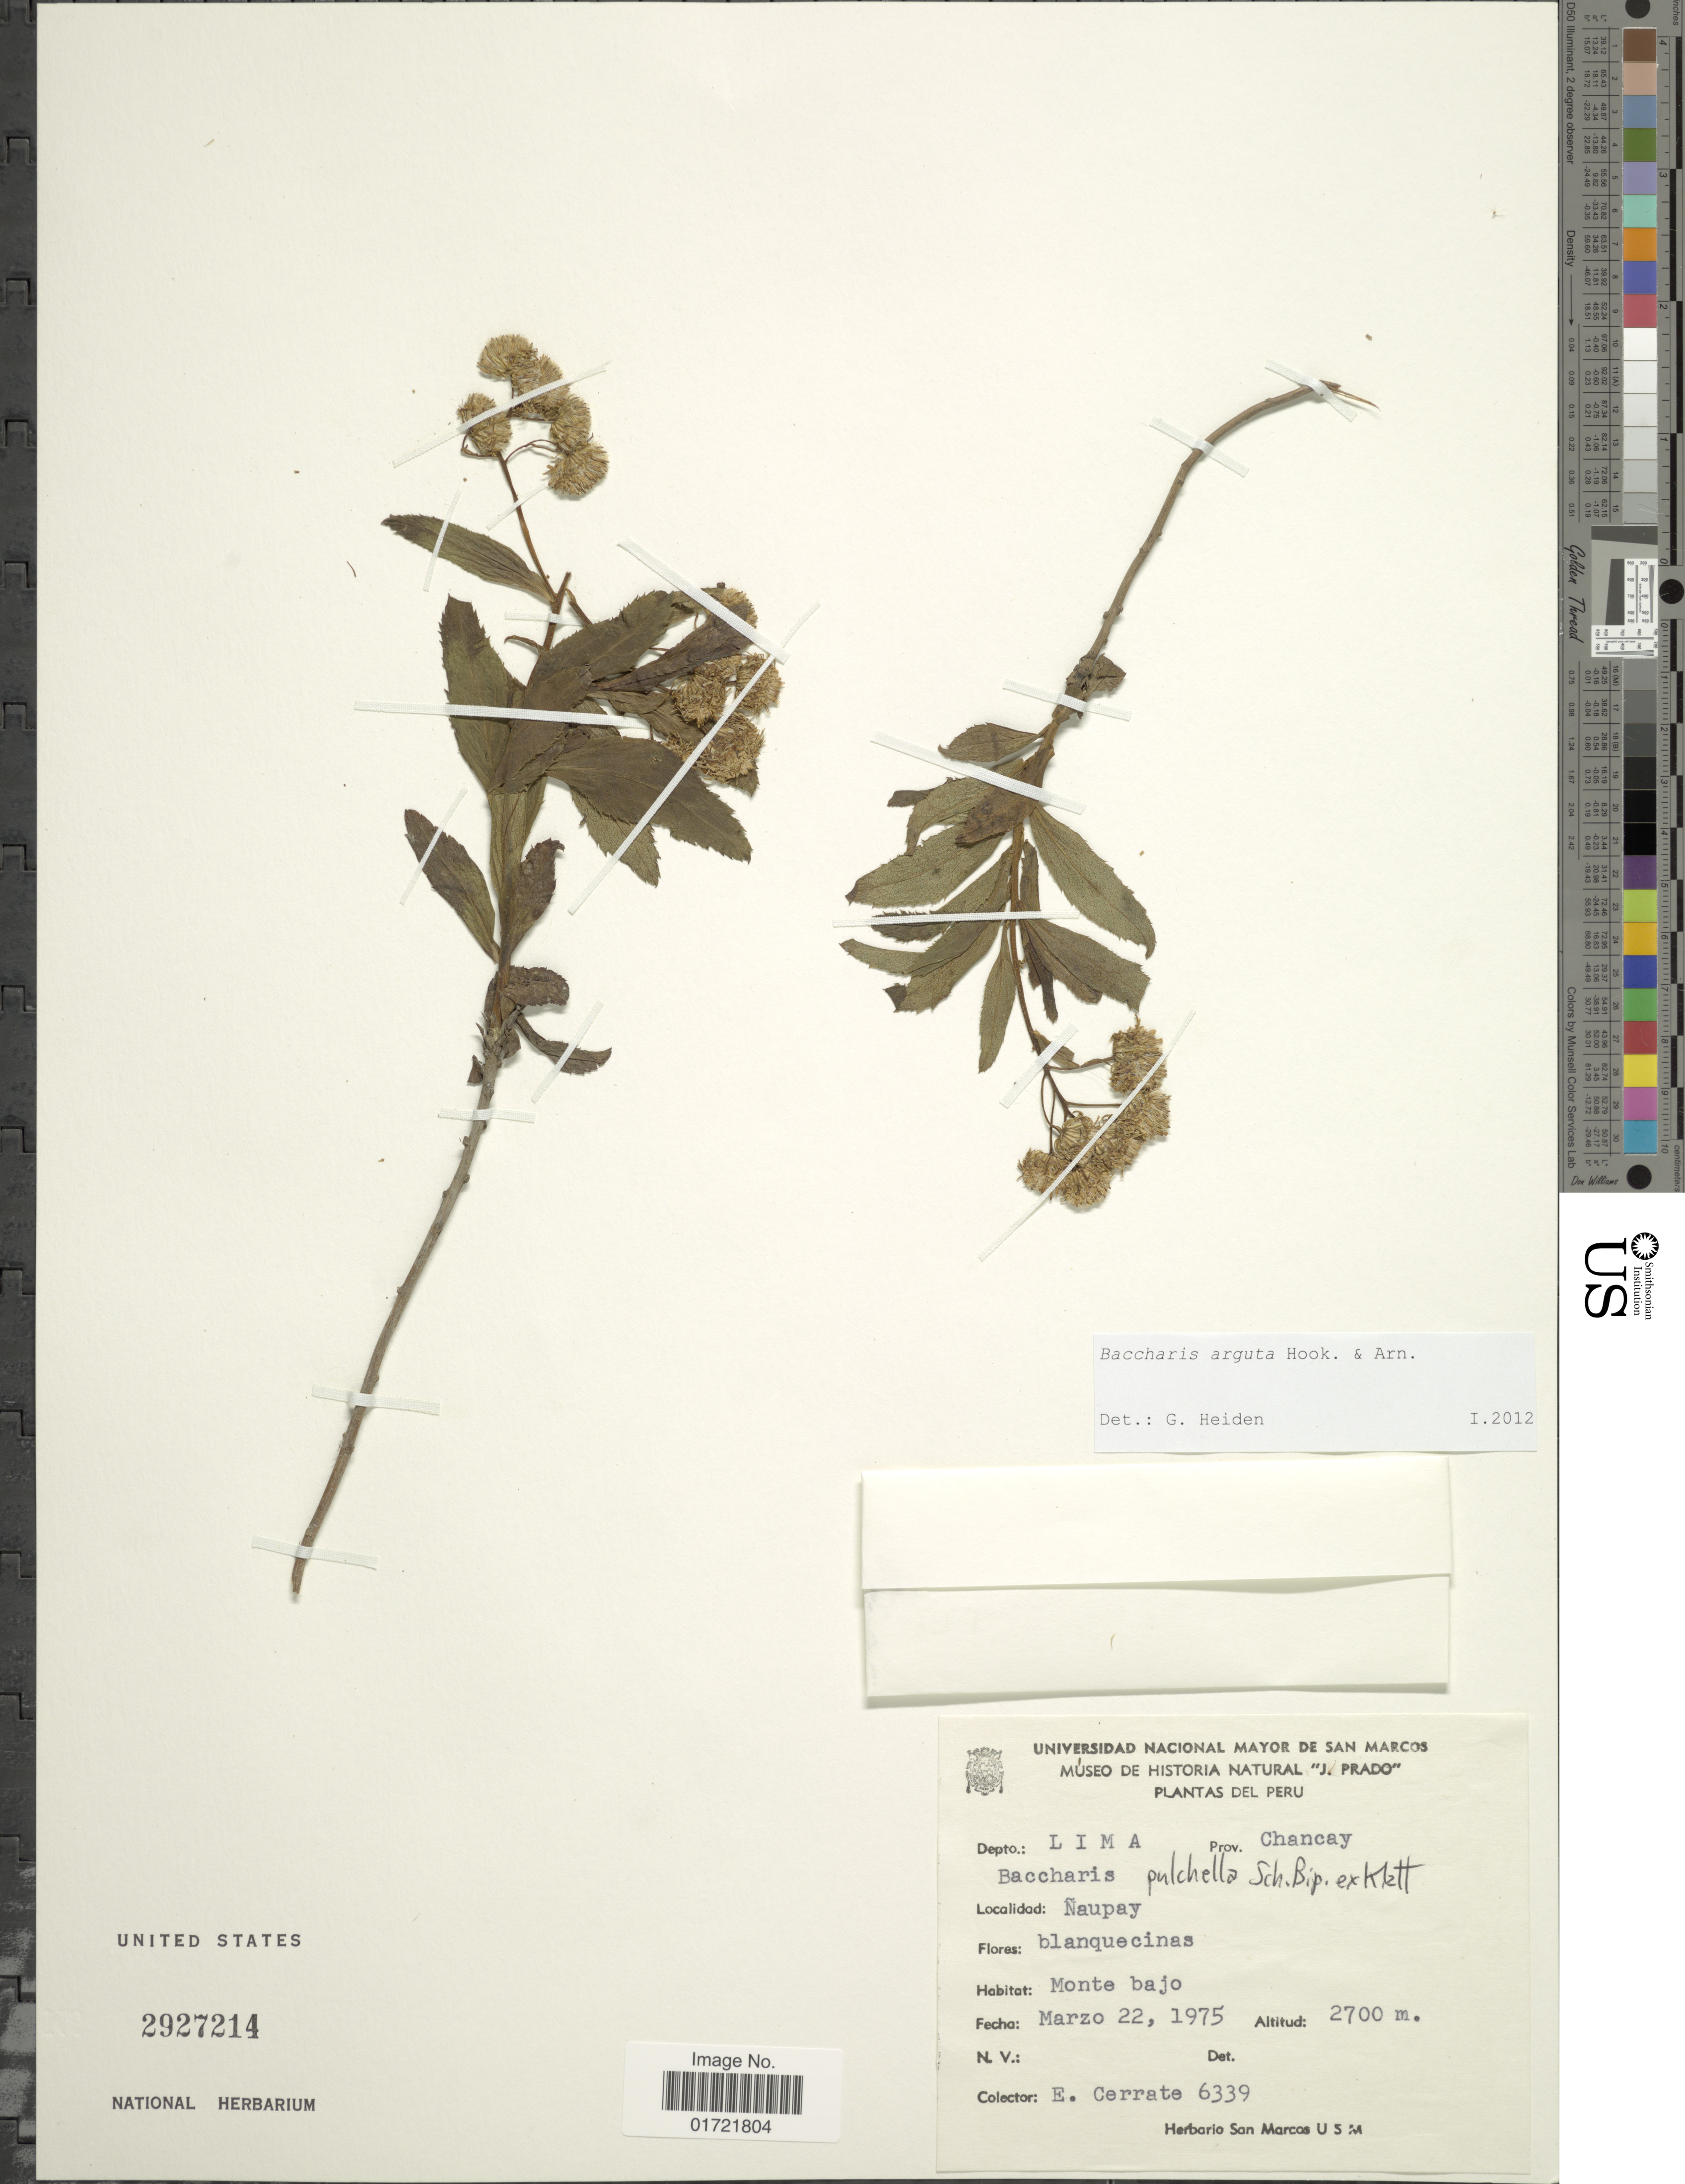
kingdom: Plantae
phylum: Tracheophyta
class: Magnoliopsida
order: Asterales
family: Asteraceae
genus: Baccharis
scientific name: Baccharis arguta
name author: Gillies ex Hook. & Arn.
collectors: E. Cerrate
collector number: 6339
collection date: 1975-03-22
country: Peru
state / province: Lima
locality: Depto. Lima, Prov. Chancay, Naupay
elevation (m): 2700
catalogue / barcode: US 2927214